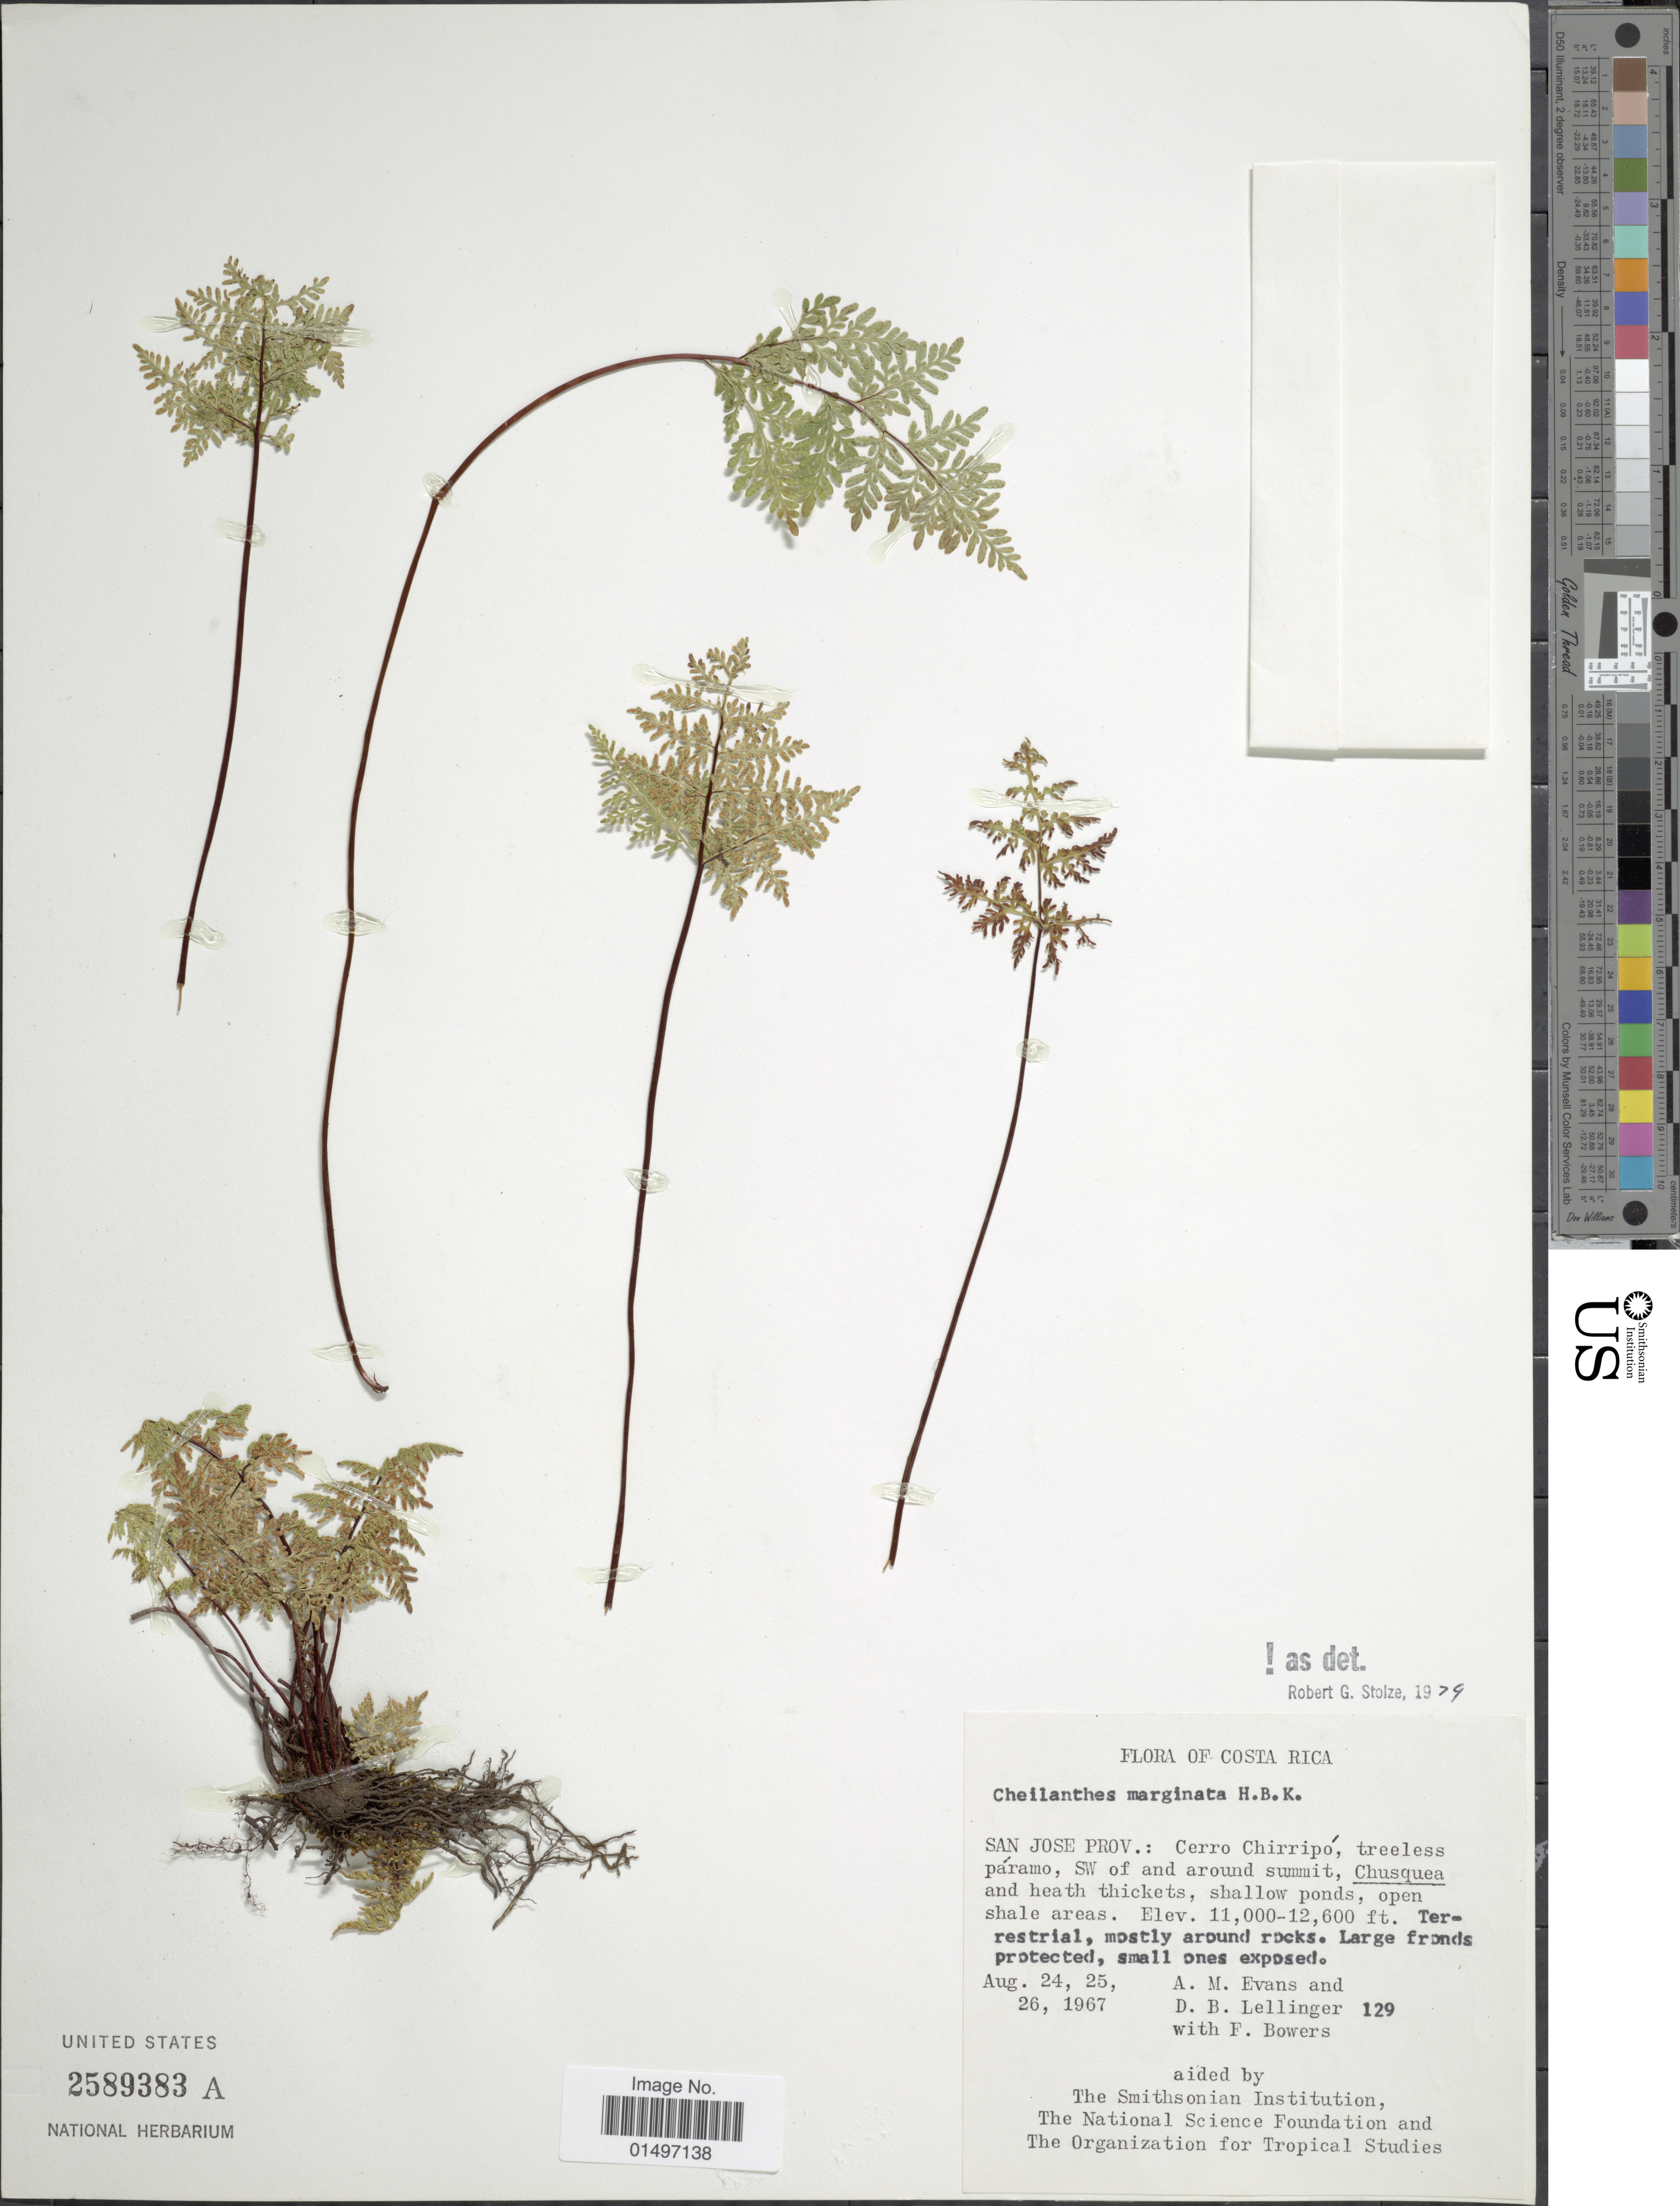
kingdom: Plantae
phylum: Tracheophyta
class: Polypodiopsida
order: Polypodiales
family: Pteridaceae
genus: Gaga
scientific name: Gaga marginata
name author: (Kunth) Fay W. Li & Windham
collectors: A. M. Evans, D. B. Lellinger & F. Bowers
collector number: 129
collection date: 1967-08-24/1967-08-26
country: Costa Rica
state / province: San José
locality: San Jose Prov.: Cerro Chirripo, treeless paramo, SW of and around summit.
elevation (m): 3353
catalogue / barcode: US 2589383A